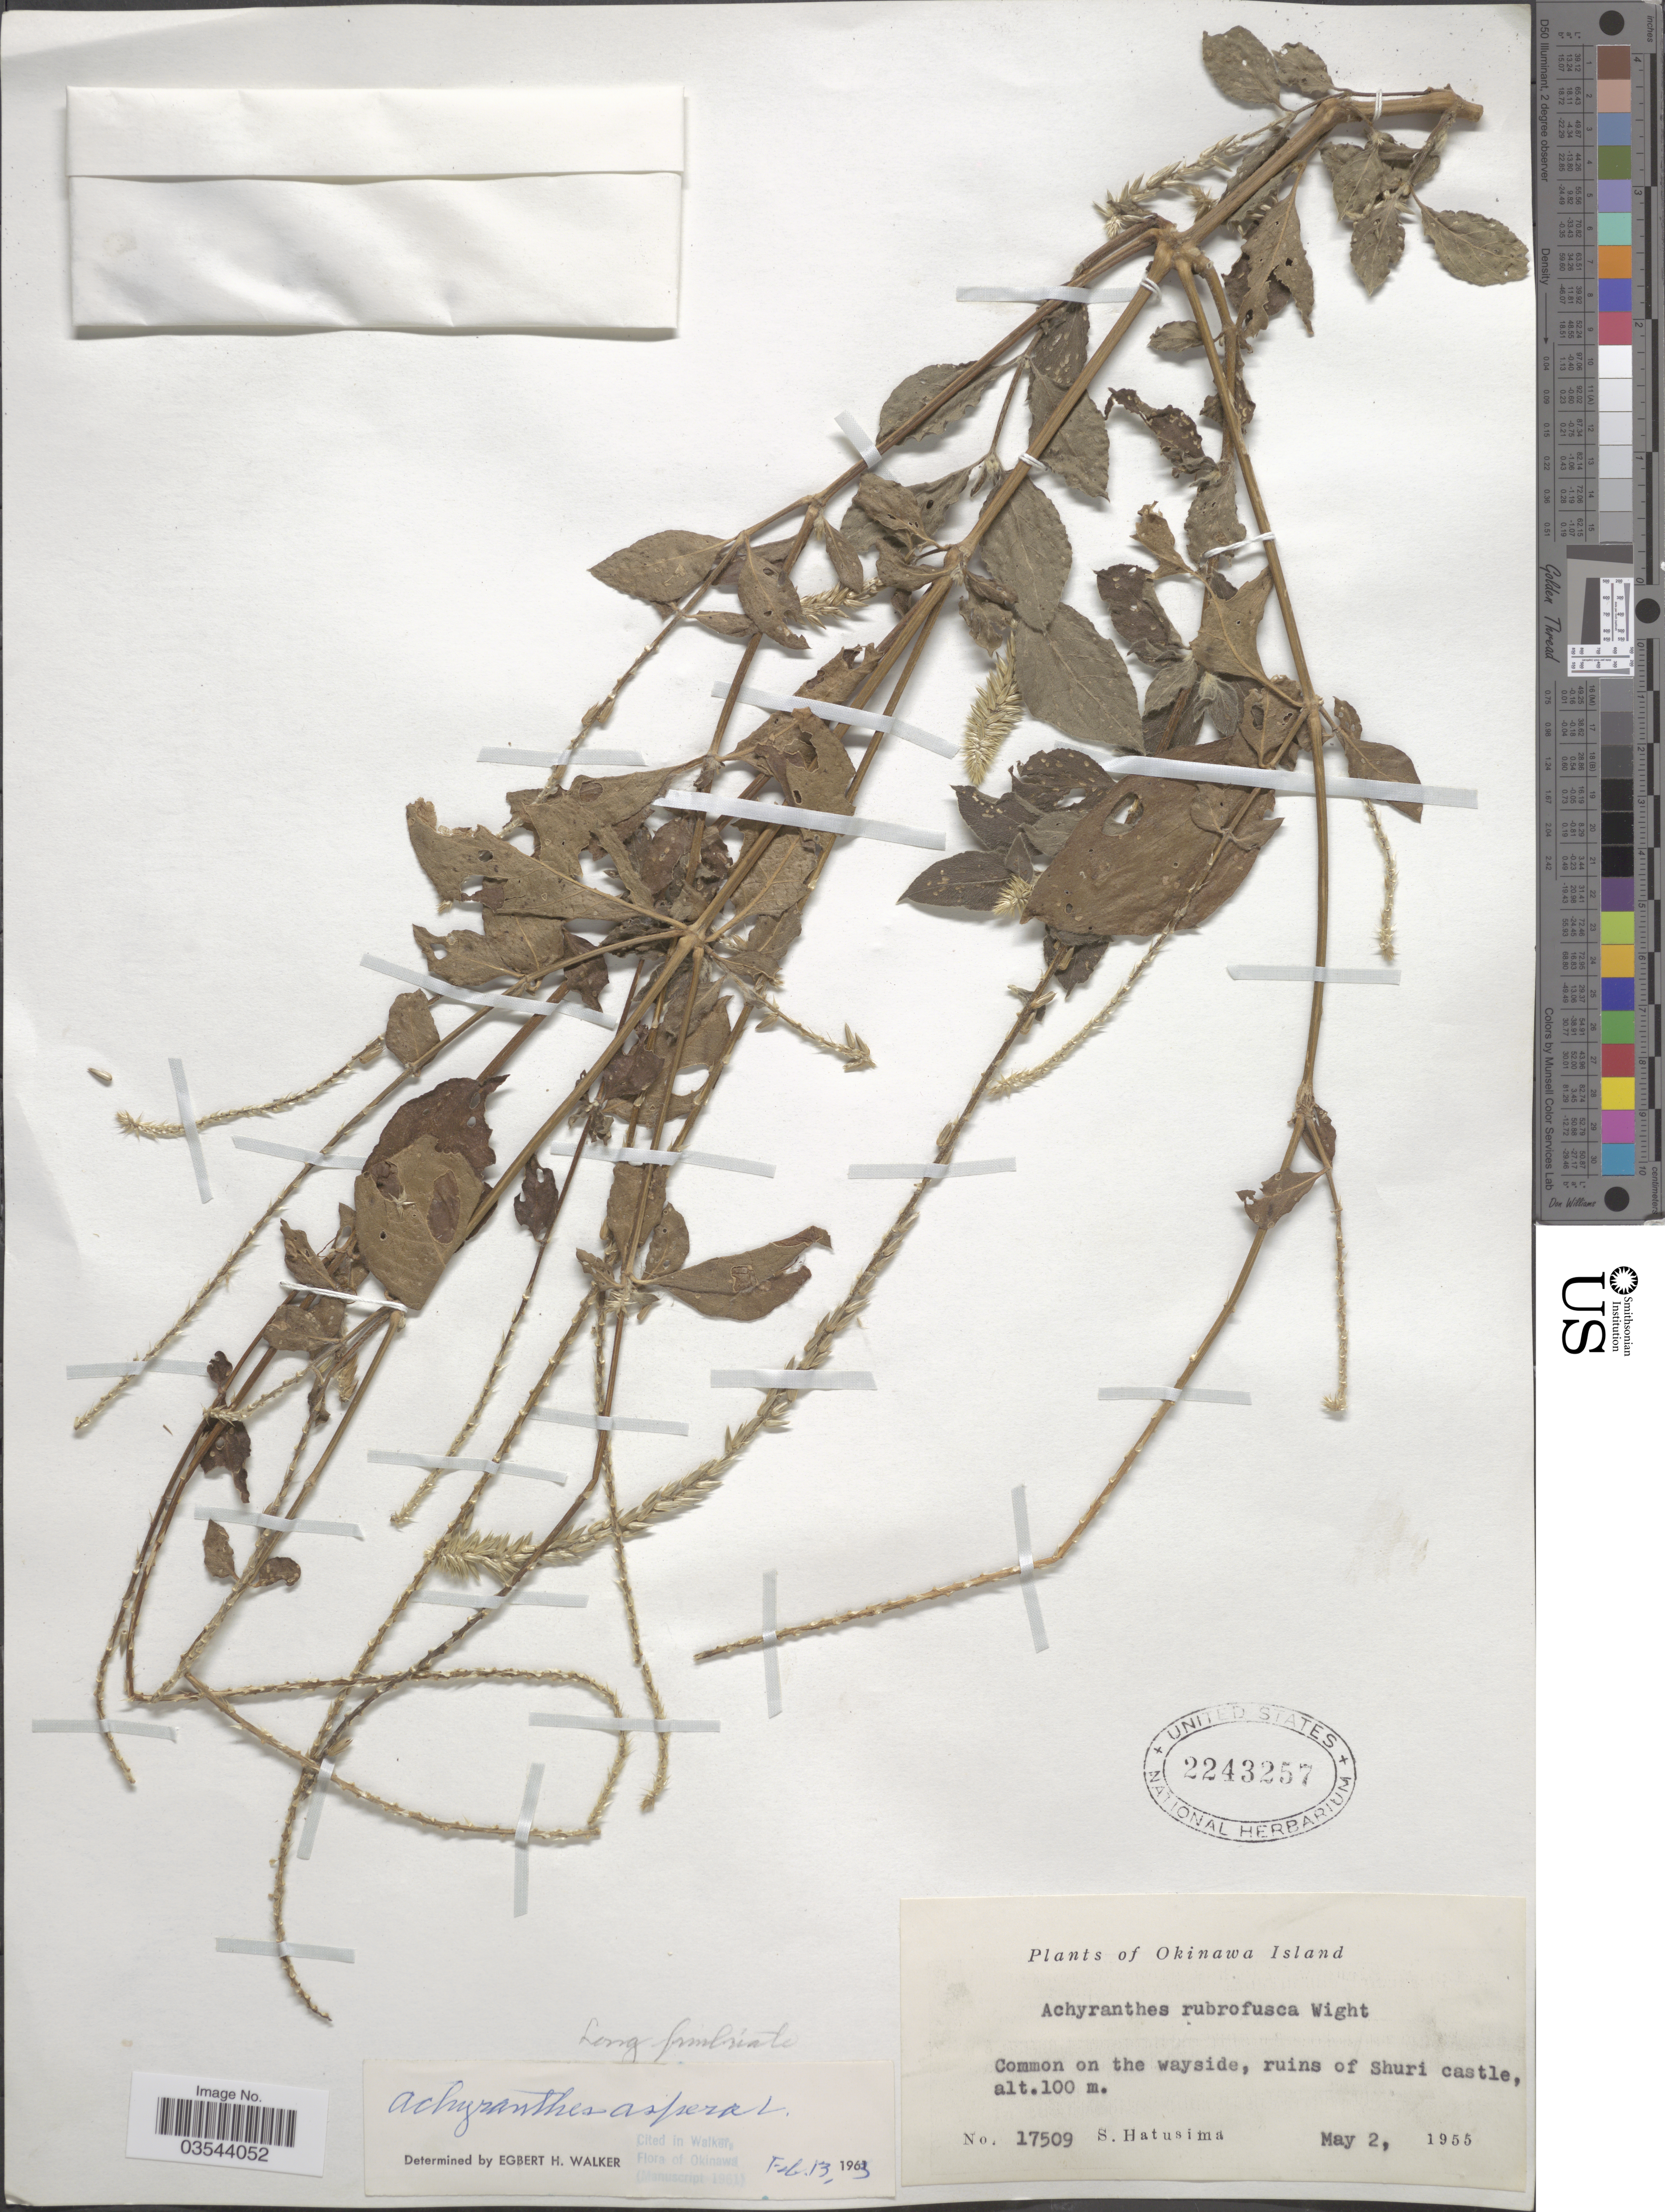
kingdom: Plantae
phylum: Tracheophyta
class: Magnoliopsida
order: Caryophyllales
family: Amaranthaceae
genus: Achyranthes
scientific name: Achyranthes aspera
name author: L.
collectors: S. Hatusima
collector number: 17509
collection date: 1955-05-02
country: Japan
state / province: Okinawa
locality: Okinawa Island. Ruins of Shuri castle.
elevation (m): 100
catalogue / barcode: US 2243257